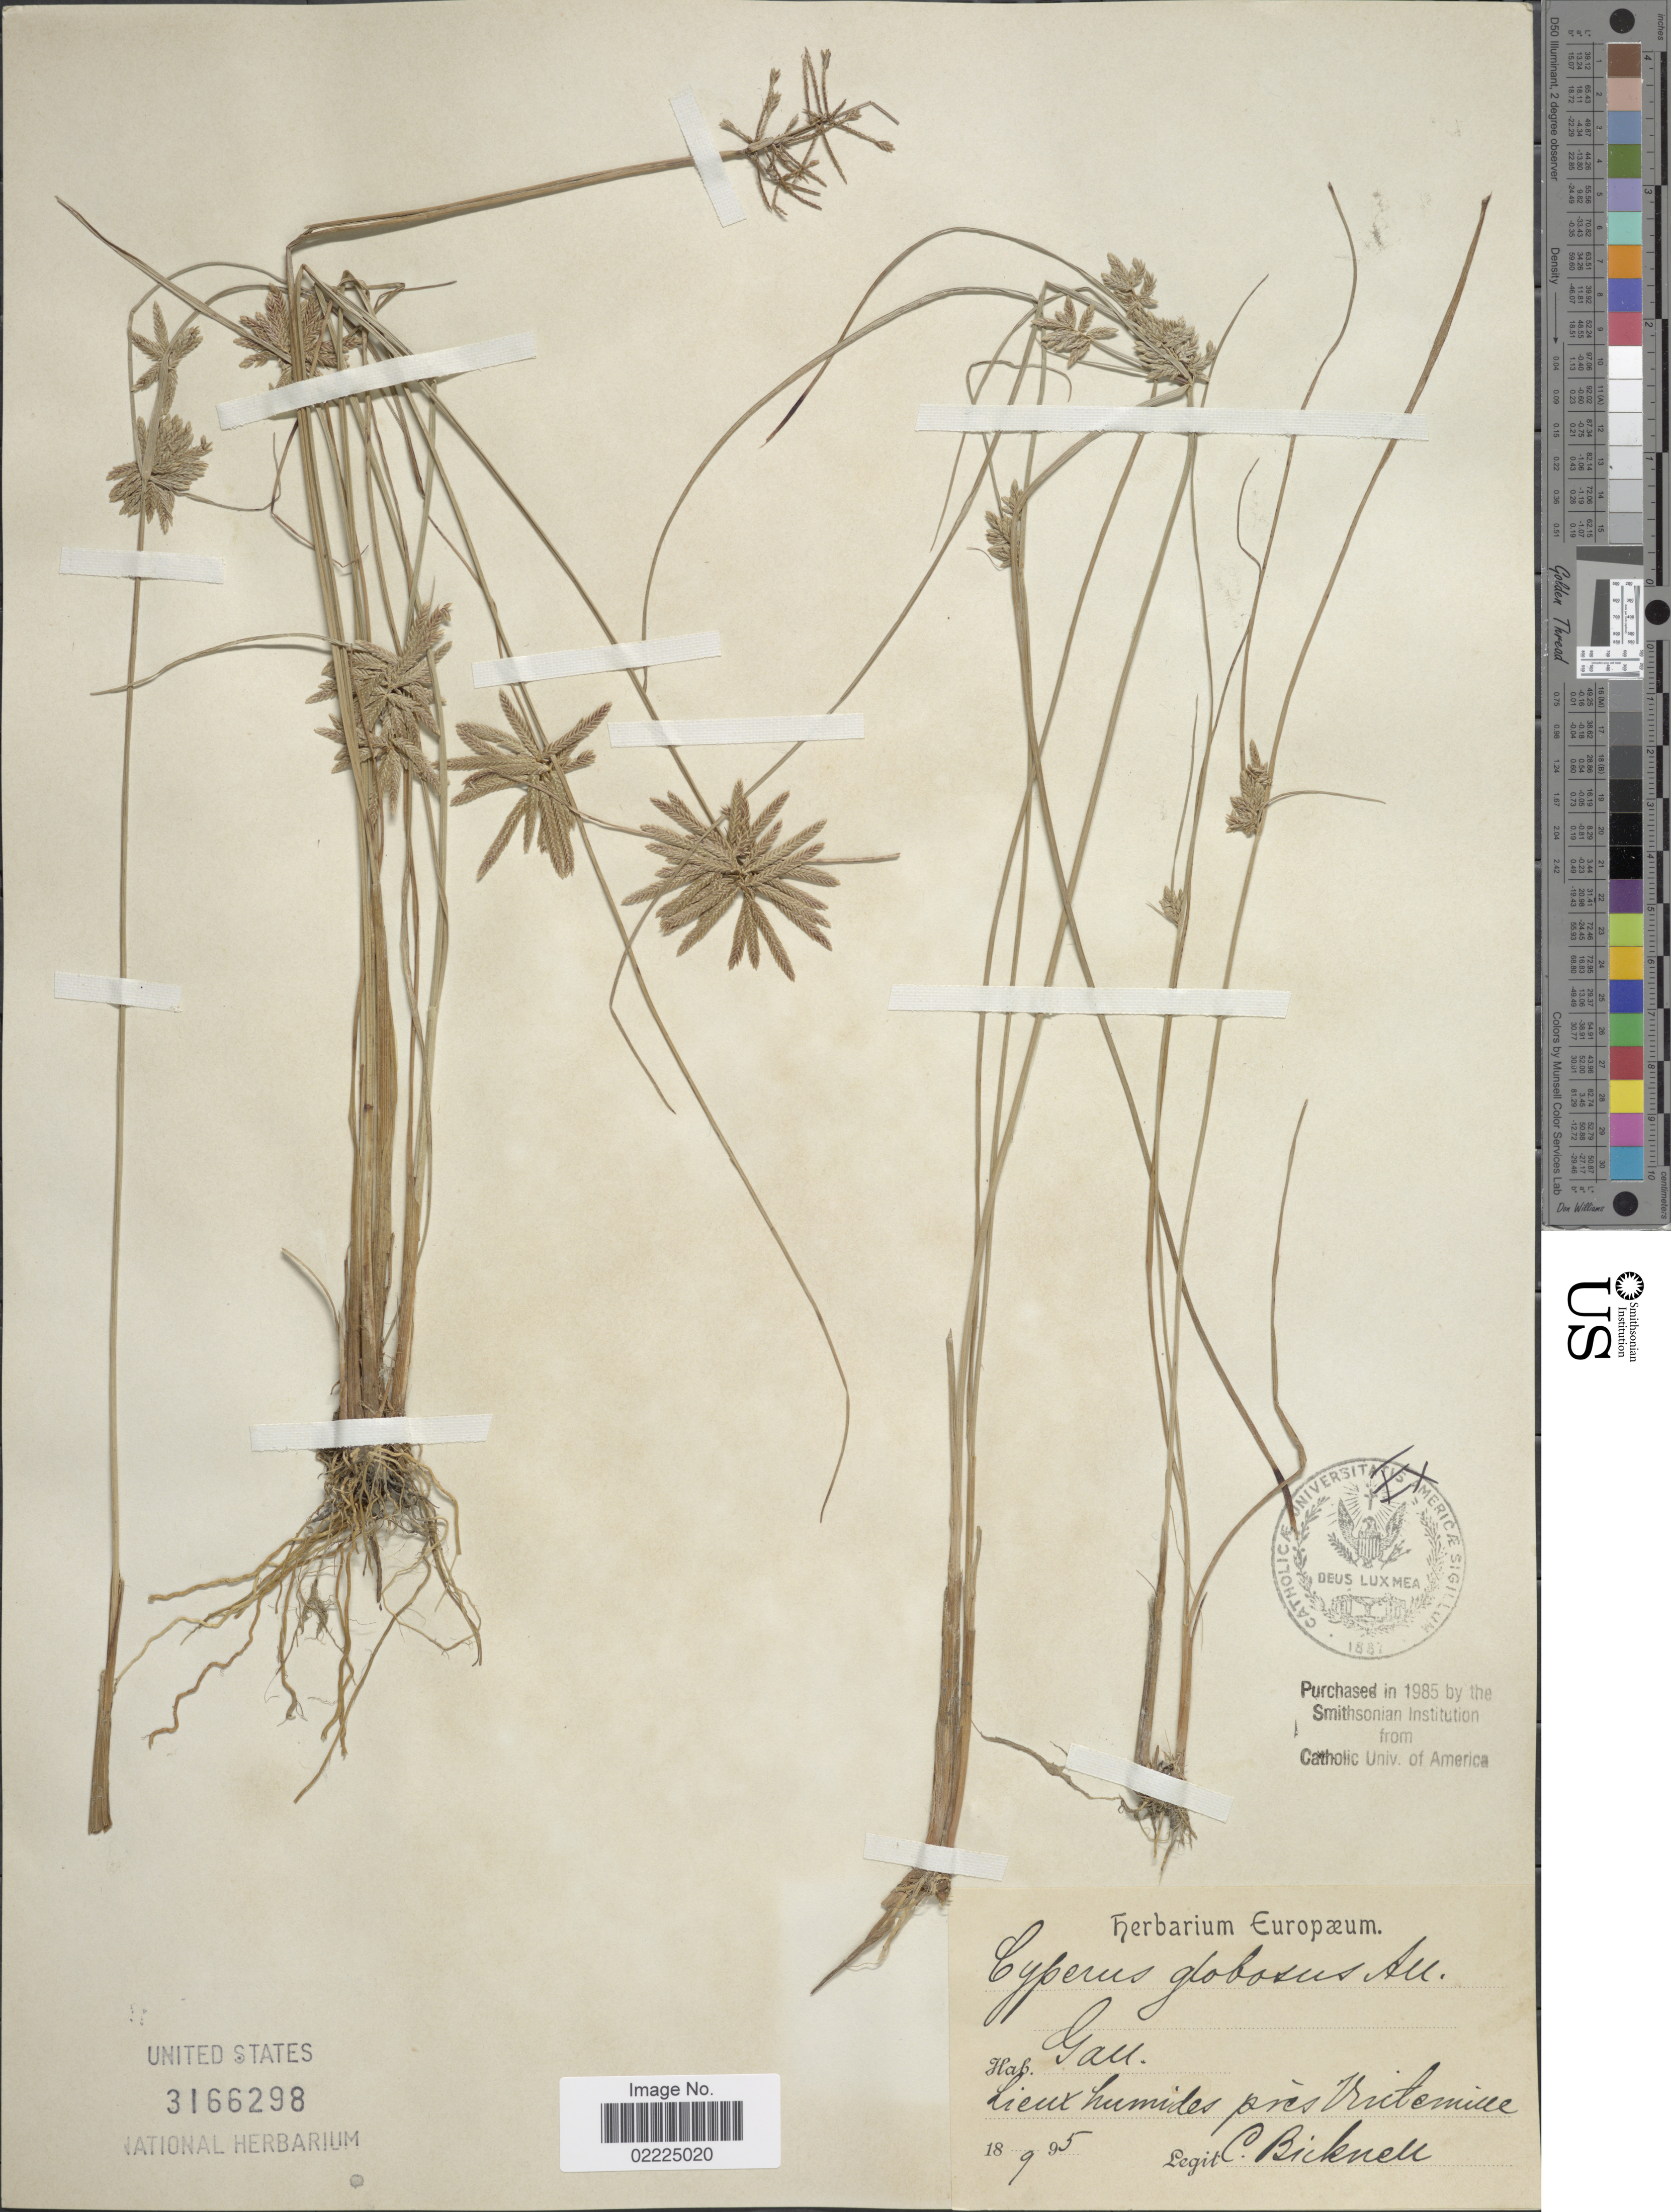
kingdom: Plantae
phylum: Tracheophyta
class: Liliopsida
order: Poales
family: Cyperaceae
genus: Cyperus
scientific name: Cyperus flavidus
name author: Retz.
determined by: Strong, Mark T., (BOT), Smithsonian Institution - National Museum of Natural History (UNITED STATES)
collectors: C. Bicknell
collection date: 1895-09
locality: Lieux humides prés [illegible text]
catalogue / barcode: US 3166298